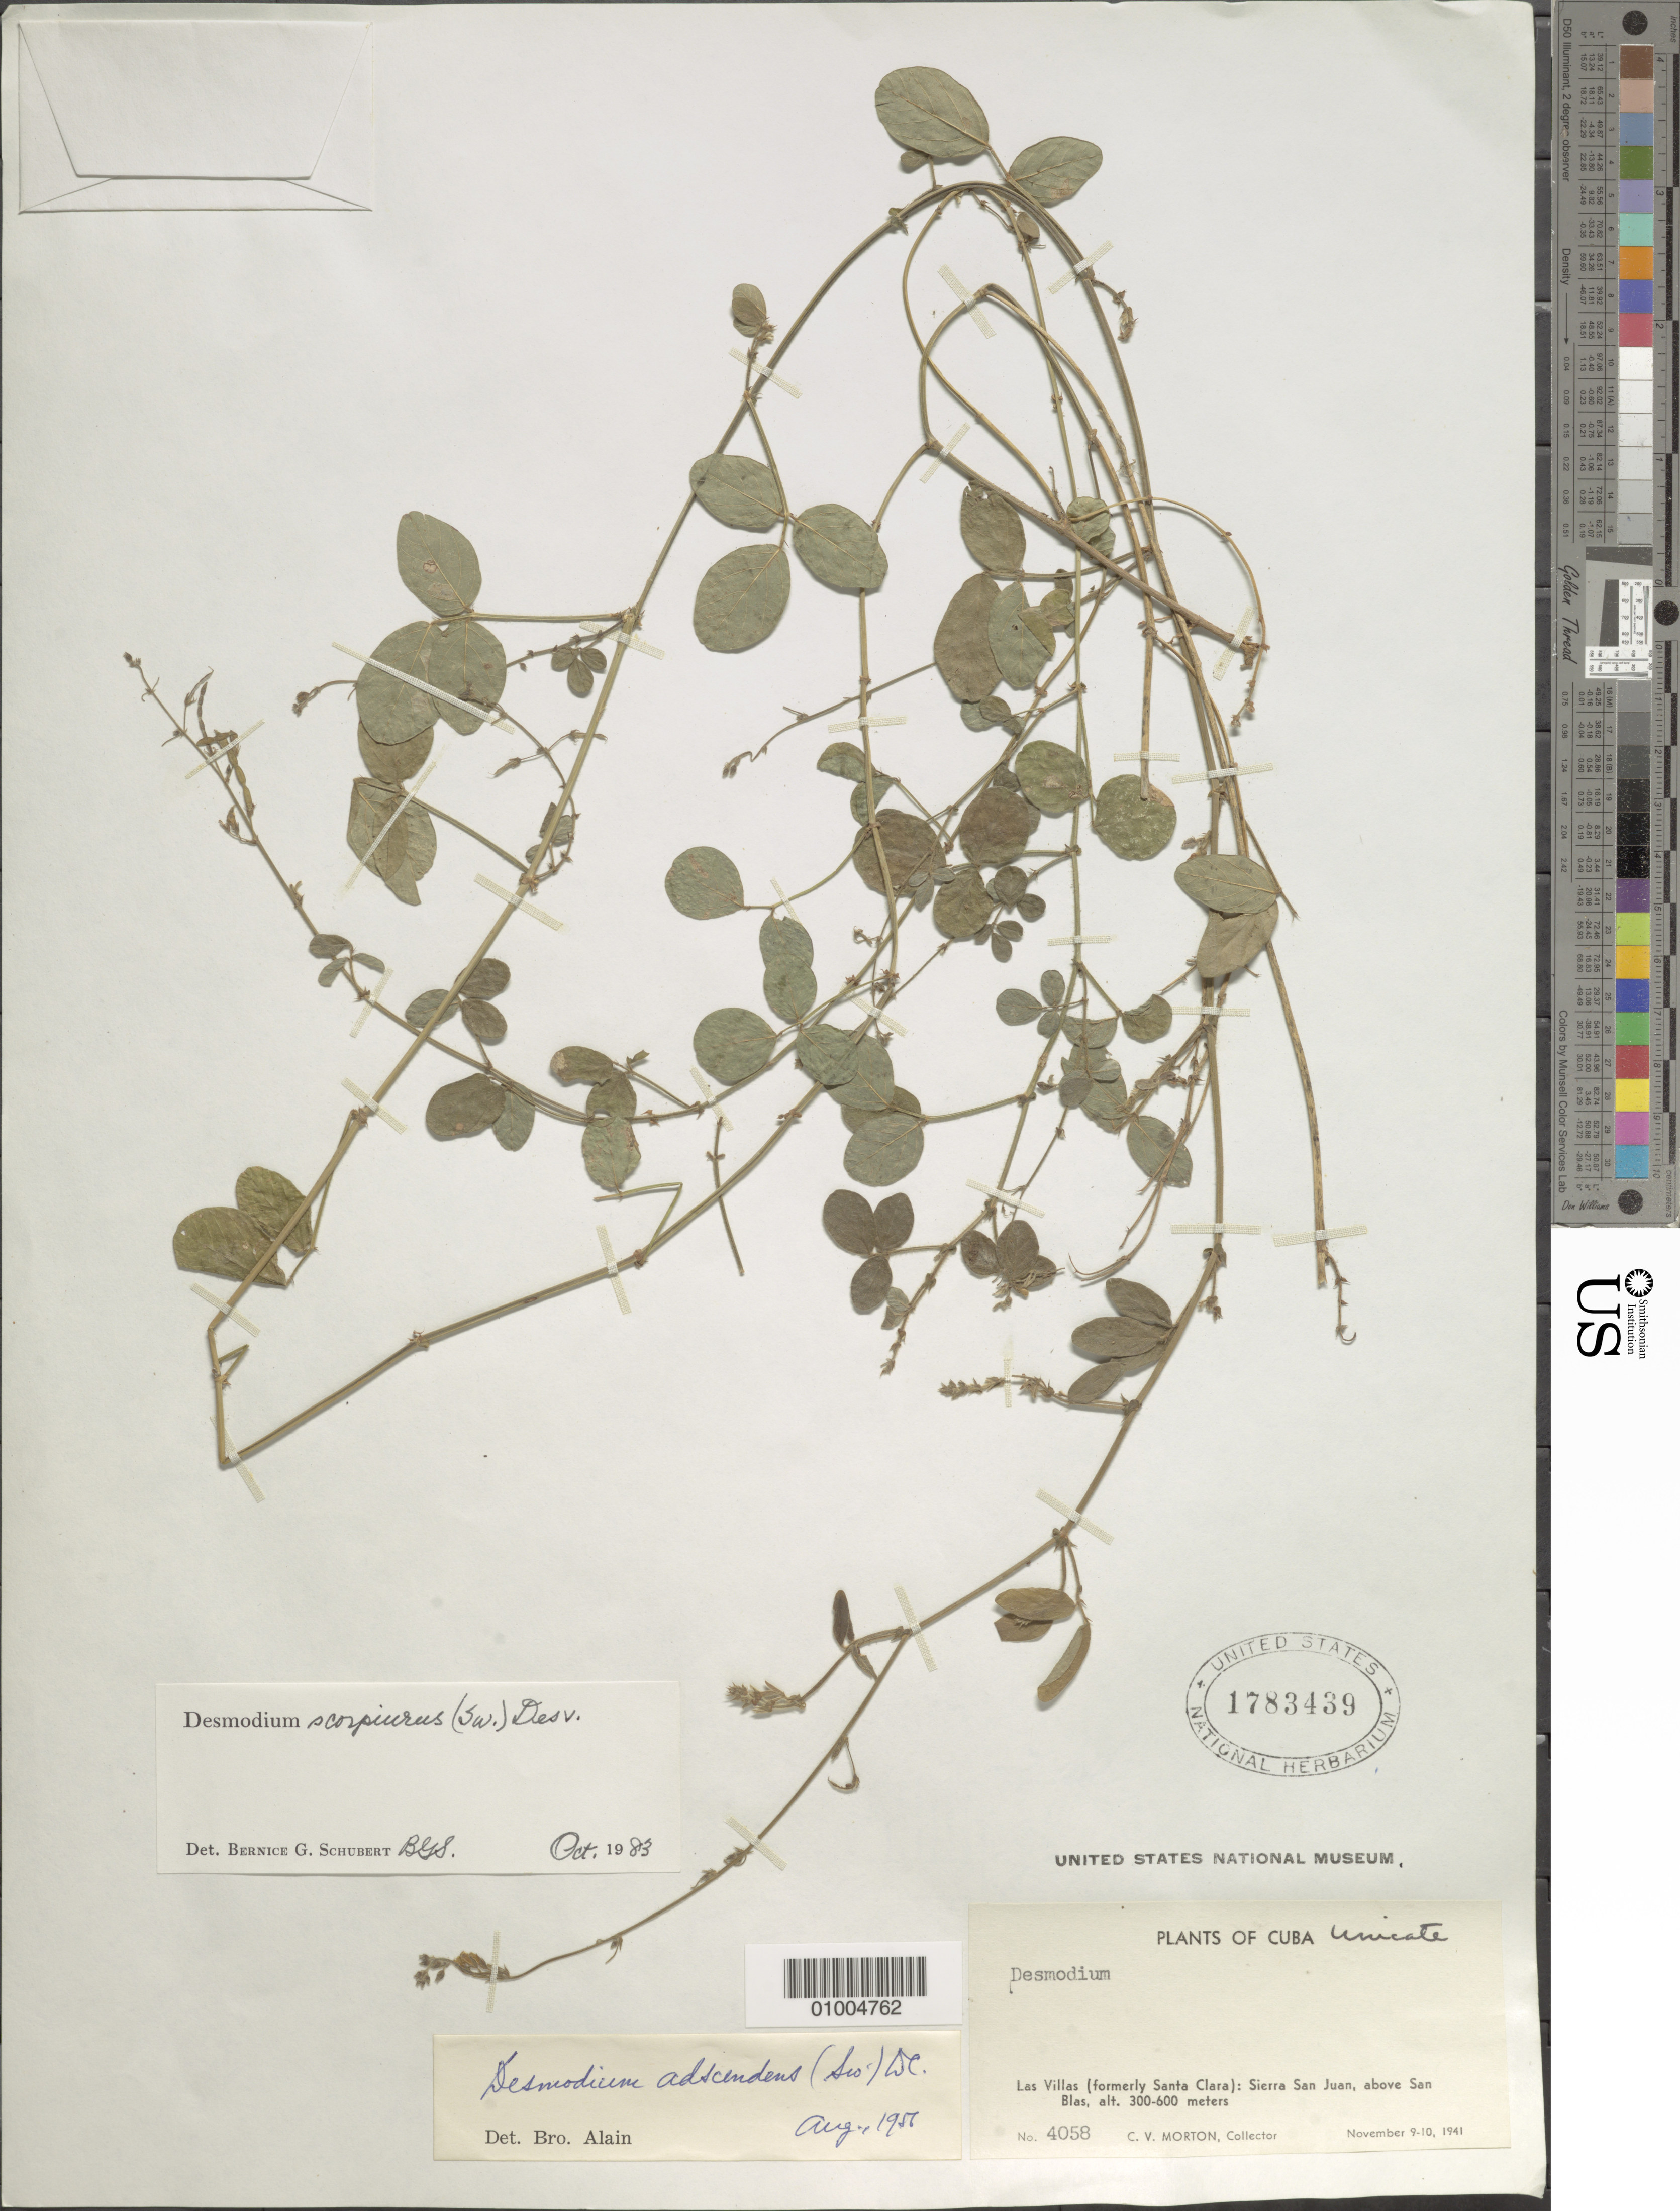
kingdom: Plantae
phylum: Tracheophyta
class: Magnoliopsida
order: Fabales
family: Fabaceae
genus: Desmodium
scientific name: Desmodium scorpiurus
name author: (Sw.) Desv. ex DC.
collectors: C. V. Morton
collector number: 4058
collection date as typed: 09 Nov 1941 to 10 Nov 1941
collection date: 1941-11-09/1941-11-10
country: Cuba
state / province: Villa Clara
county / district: Santa Clara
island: Cuba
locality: Las Villas (formerly Santa Clara): sierra San Juan, above San Blas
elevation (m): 300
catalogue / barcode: US 1783439